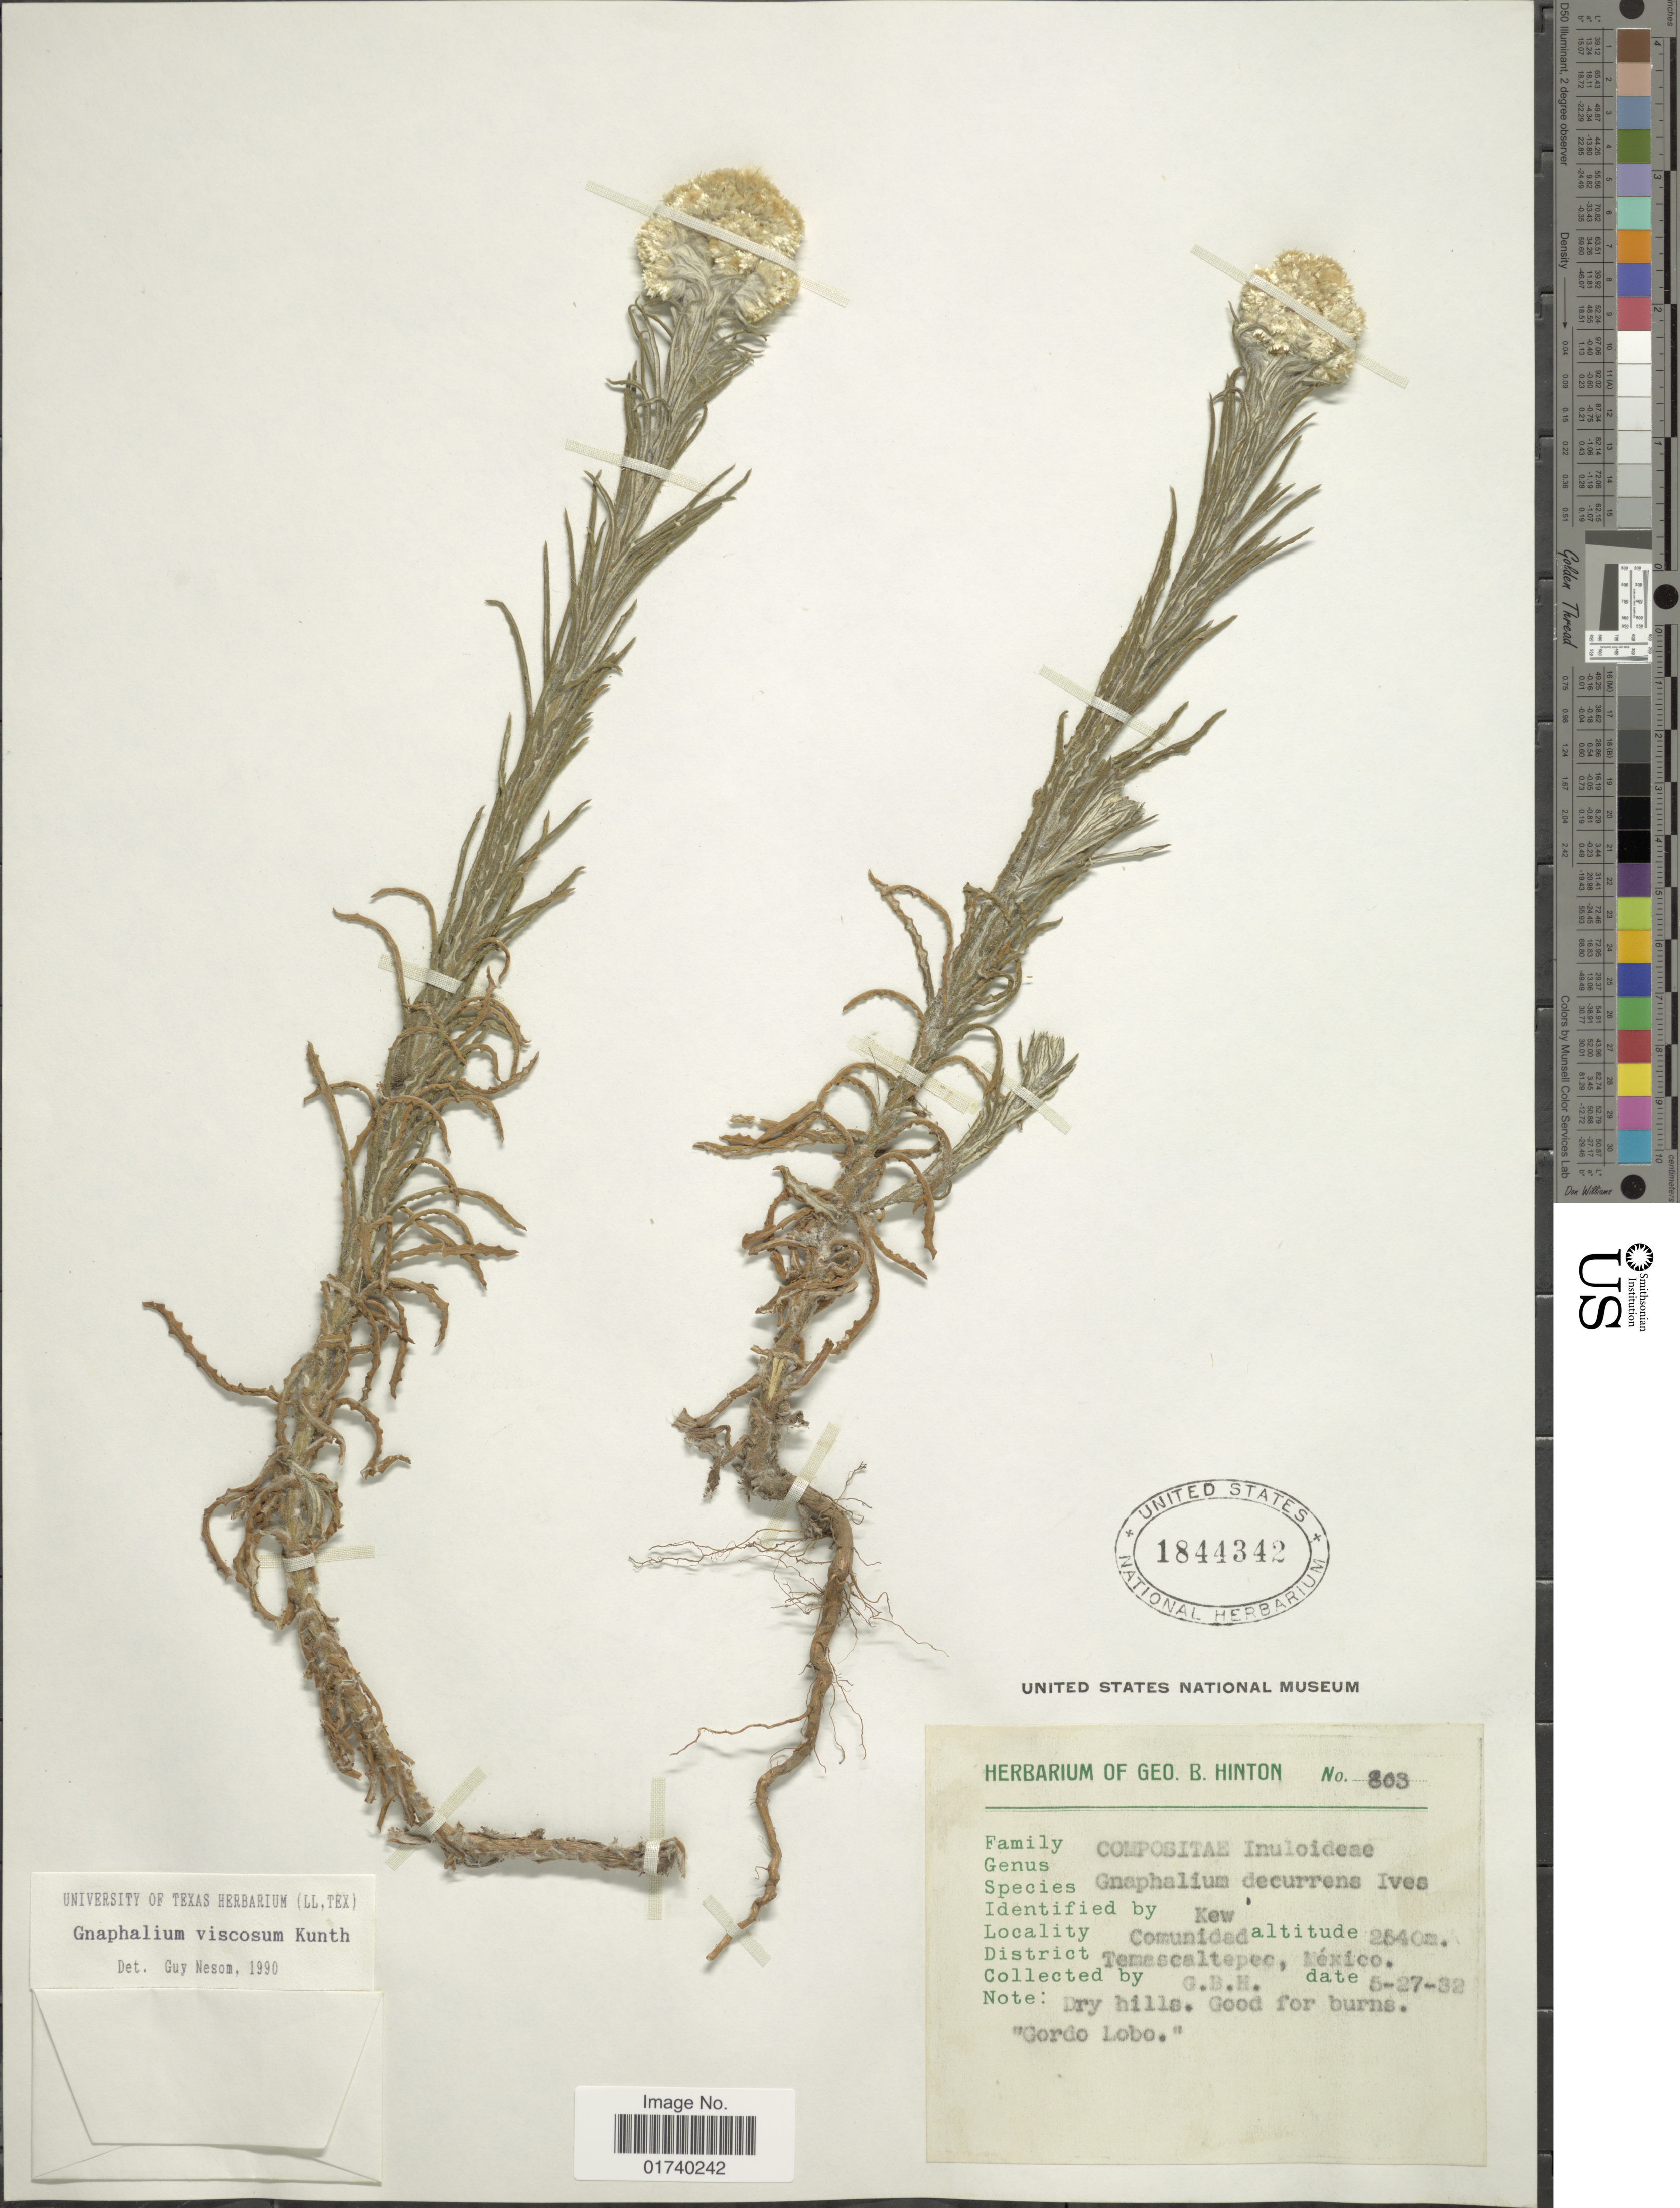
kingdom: Plantae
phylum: Tracheophyta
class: Magnoliopsida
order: Asterales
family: Asteraceae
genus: Pseudognaphalium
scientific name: Pseudognaphalium viscosum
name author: (Kunth) Anderb.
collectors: G. B. Hinton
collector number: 803*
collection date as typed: Transcribed d/m/y: 27/5/32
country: Mexico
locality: Comunidad, Temascaltepec, Mexico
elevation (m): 2540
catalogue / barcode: US 1844342